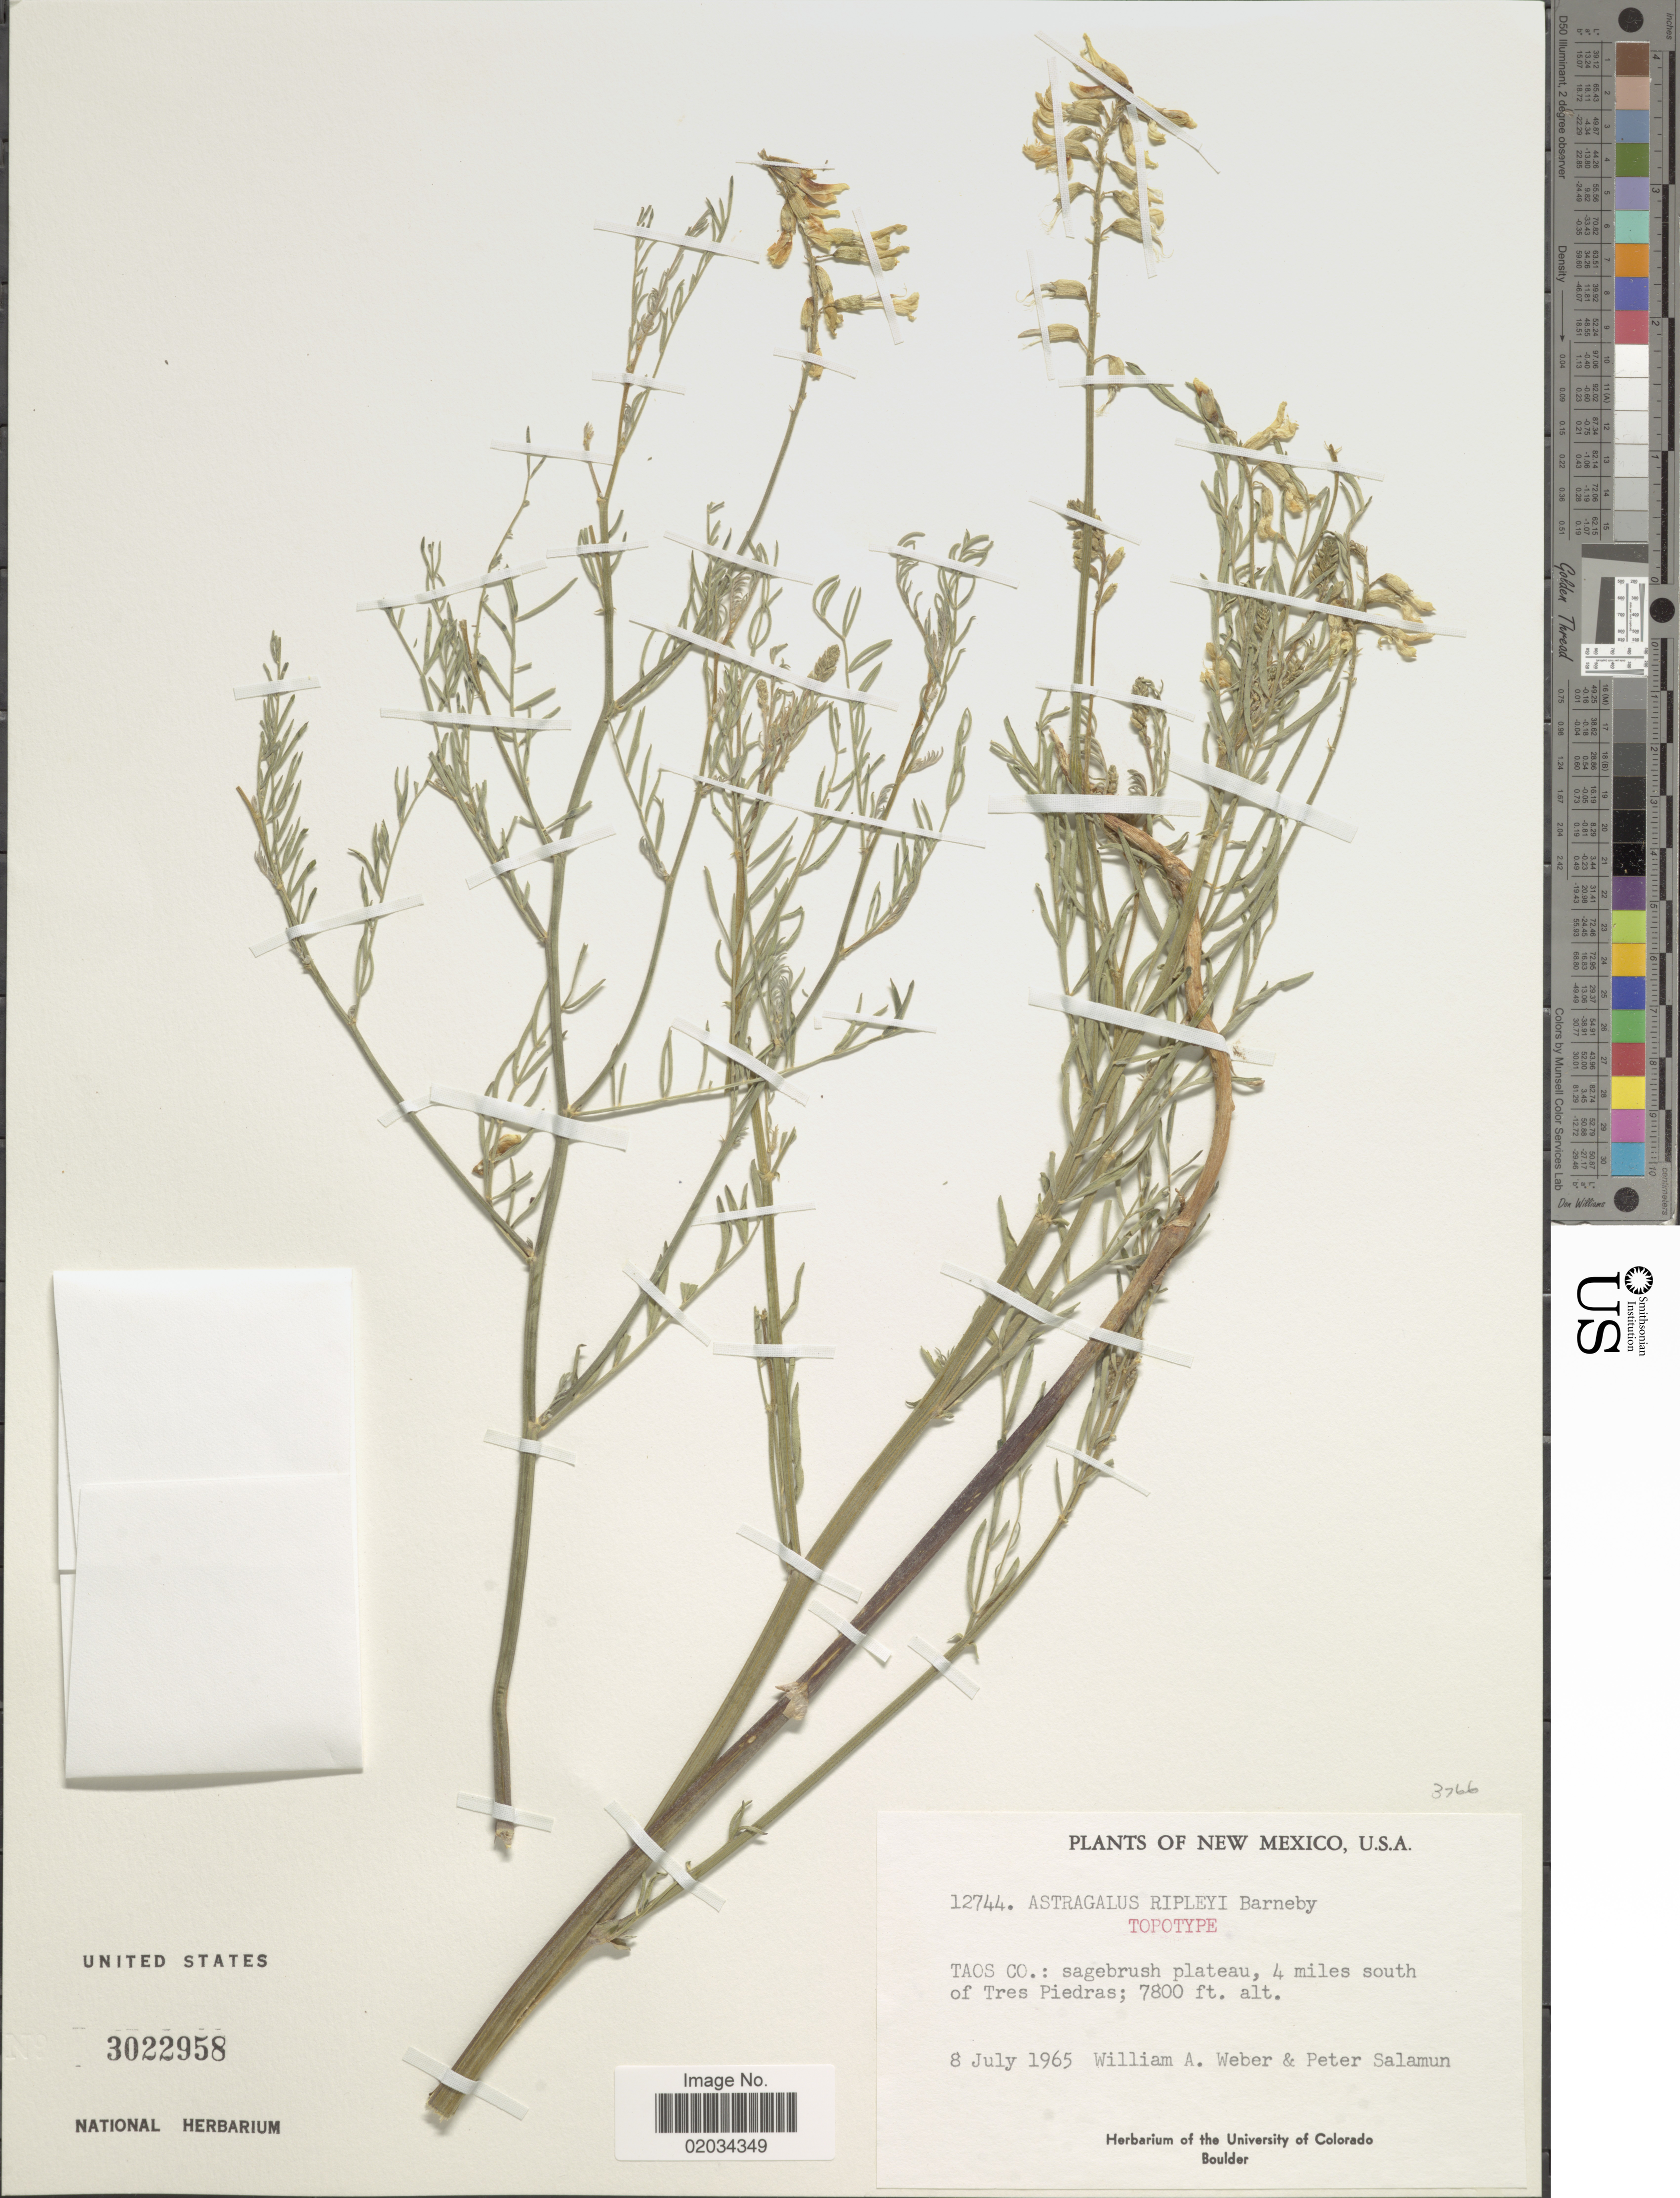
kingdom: Plantae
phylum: Tracheophyta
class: Magnoliopsida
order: Fabales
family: Fabaceae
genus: Astragalus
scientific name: Astragalus ripleyi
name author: Barneby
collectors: W. A. Weber & P. Salamun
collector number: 12744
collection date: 1965-07-08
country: United States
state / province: New Mexico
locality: U.S.A., Taos Co., 4 miles south of Tres Piedras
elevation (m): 2377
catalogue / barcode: US 3022958